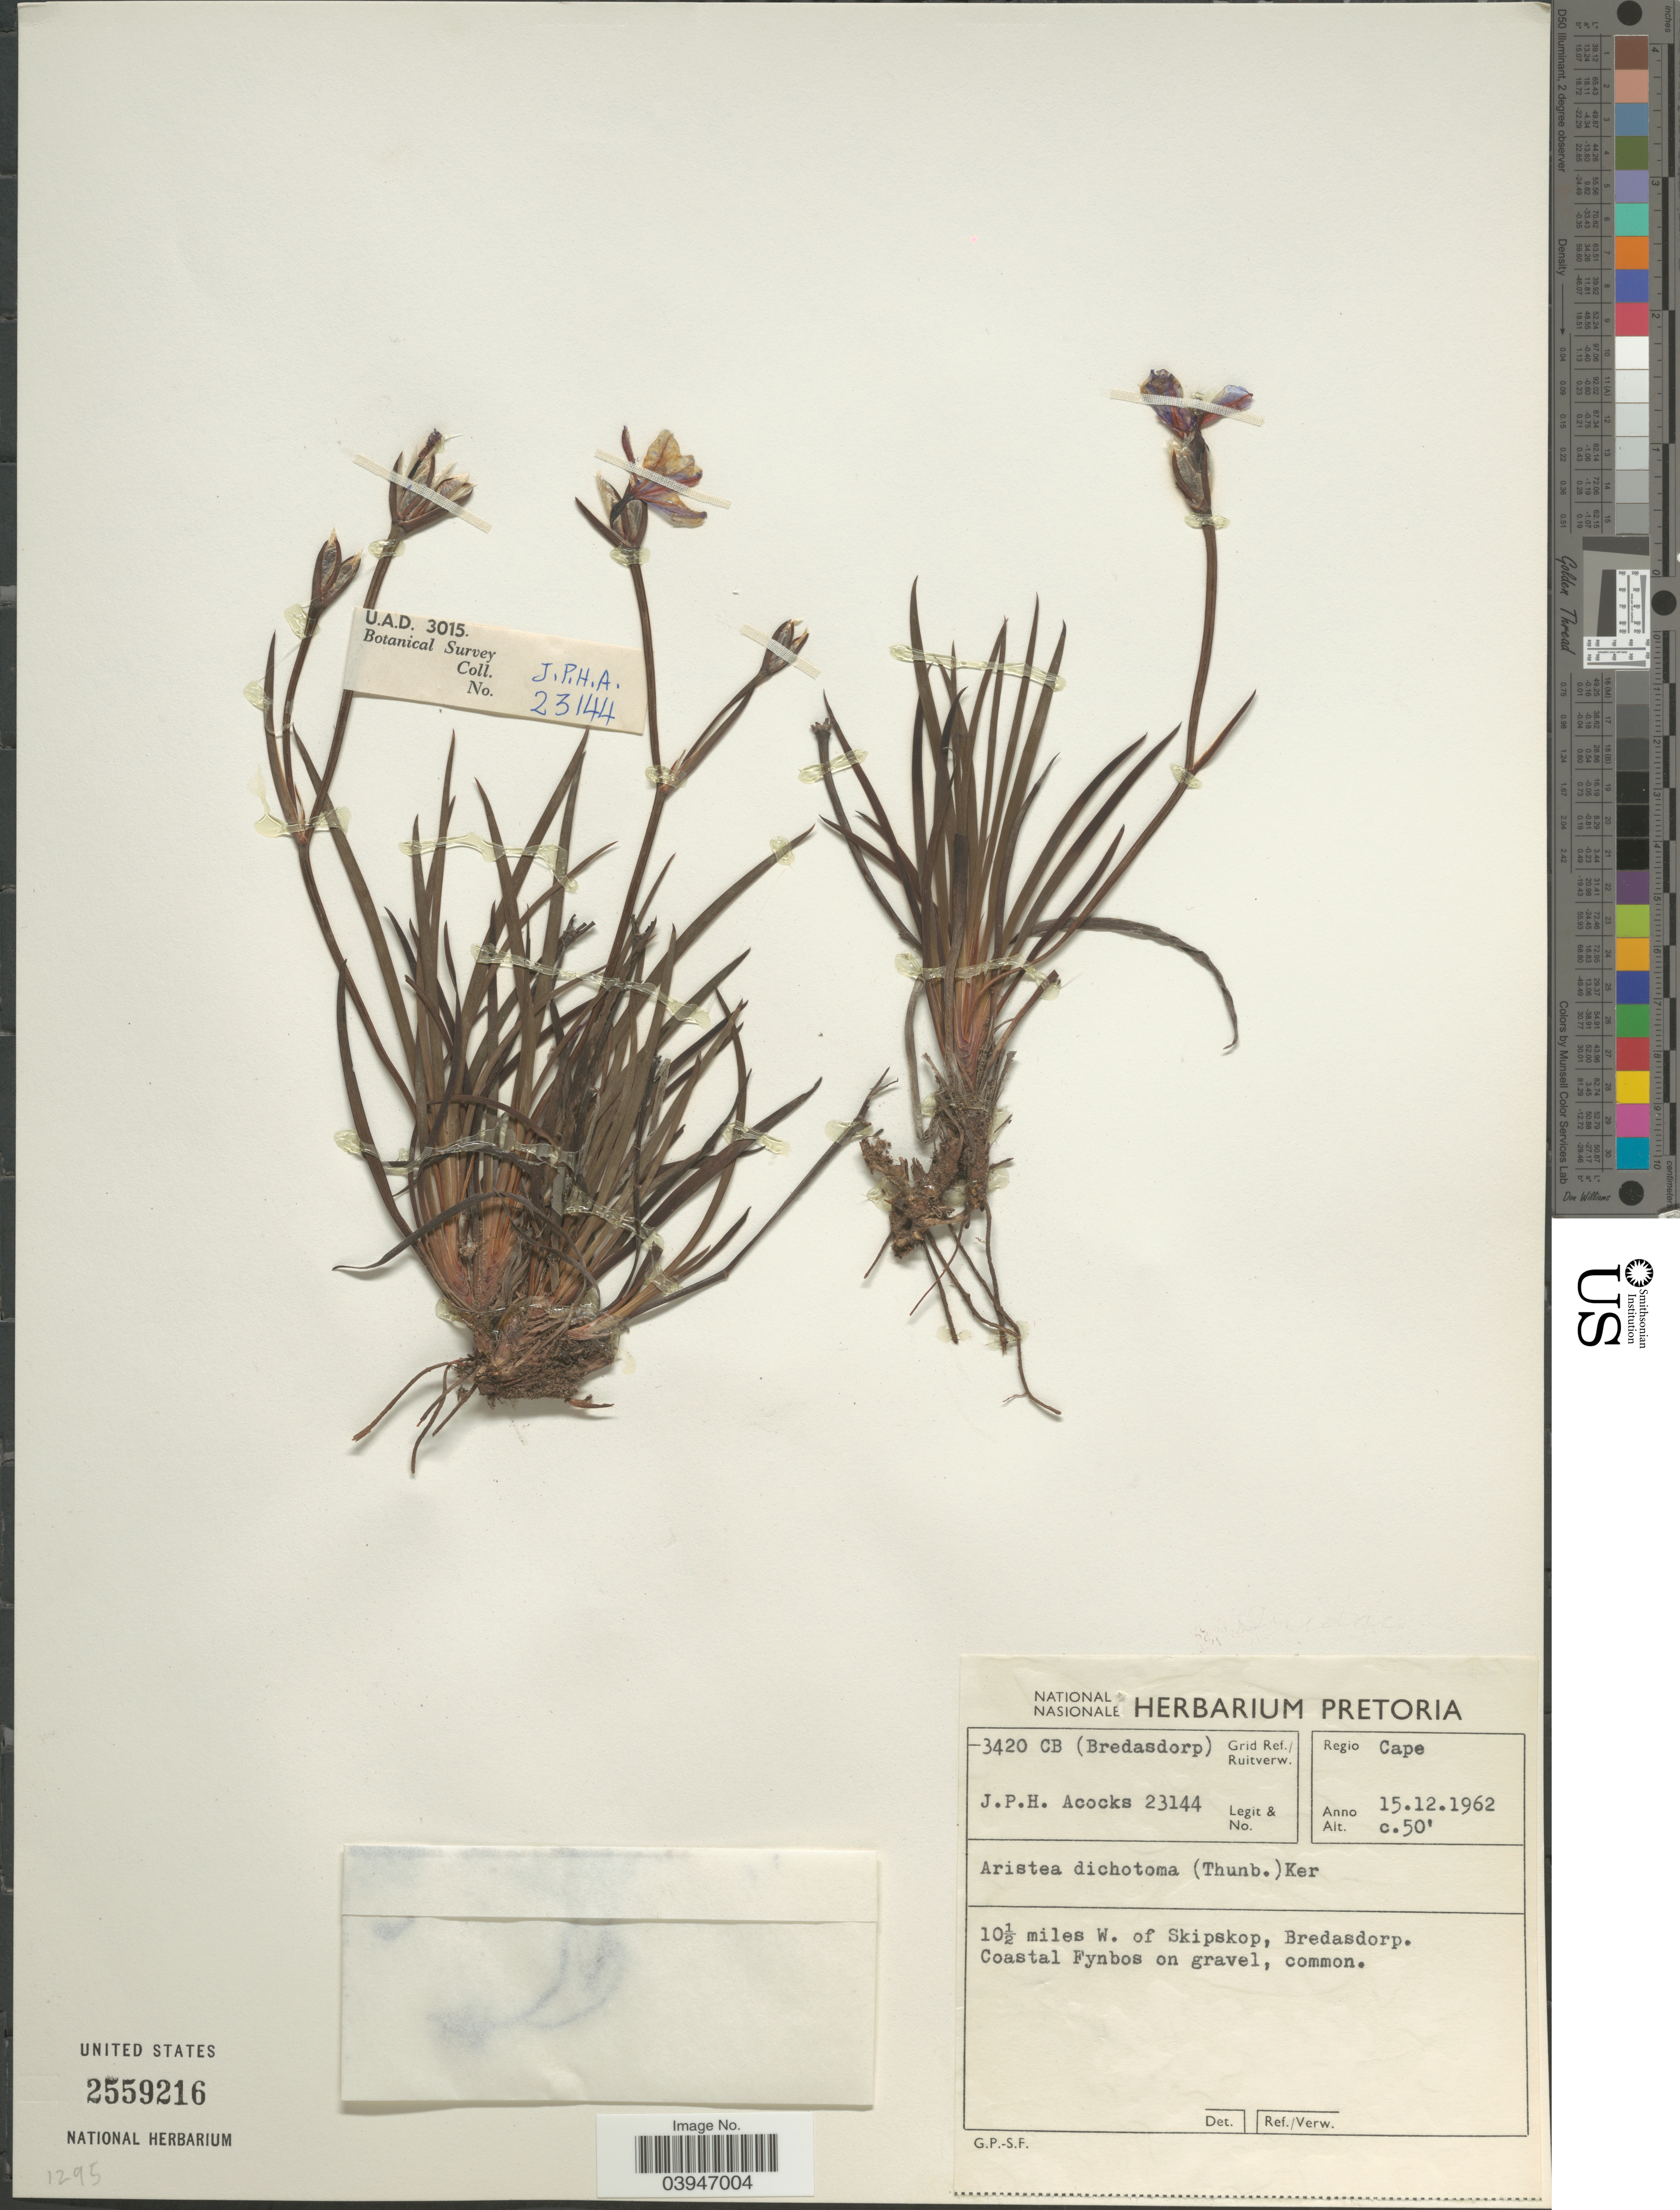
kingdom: Plantae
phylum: Tracheophyta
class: Liliopsida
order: Asparagales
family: Iridaceae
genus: Aristea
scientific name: Aristea dichotoma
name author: (Thunb.) Ker Gawl.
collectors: J. P. Acocks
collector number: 23144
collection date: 1962-12-15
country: South Africa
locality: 3420 CB (Bredasdorp) Grid Ref./Ruitverw. Regio Cape. 10½ miles W. of Skipskop, Bredasdorp. Coastal Fynbos on gravel.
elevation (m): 15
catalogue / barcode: US 2559216